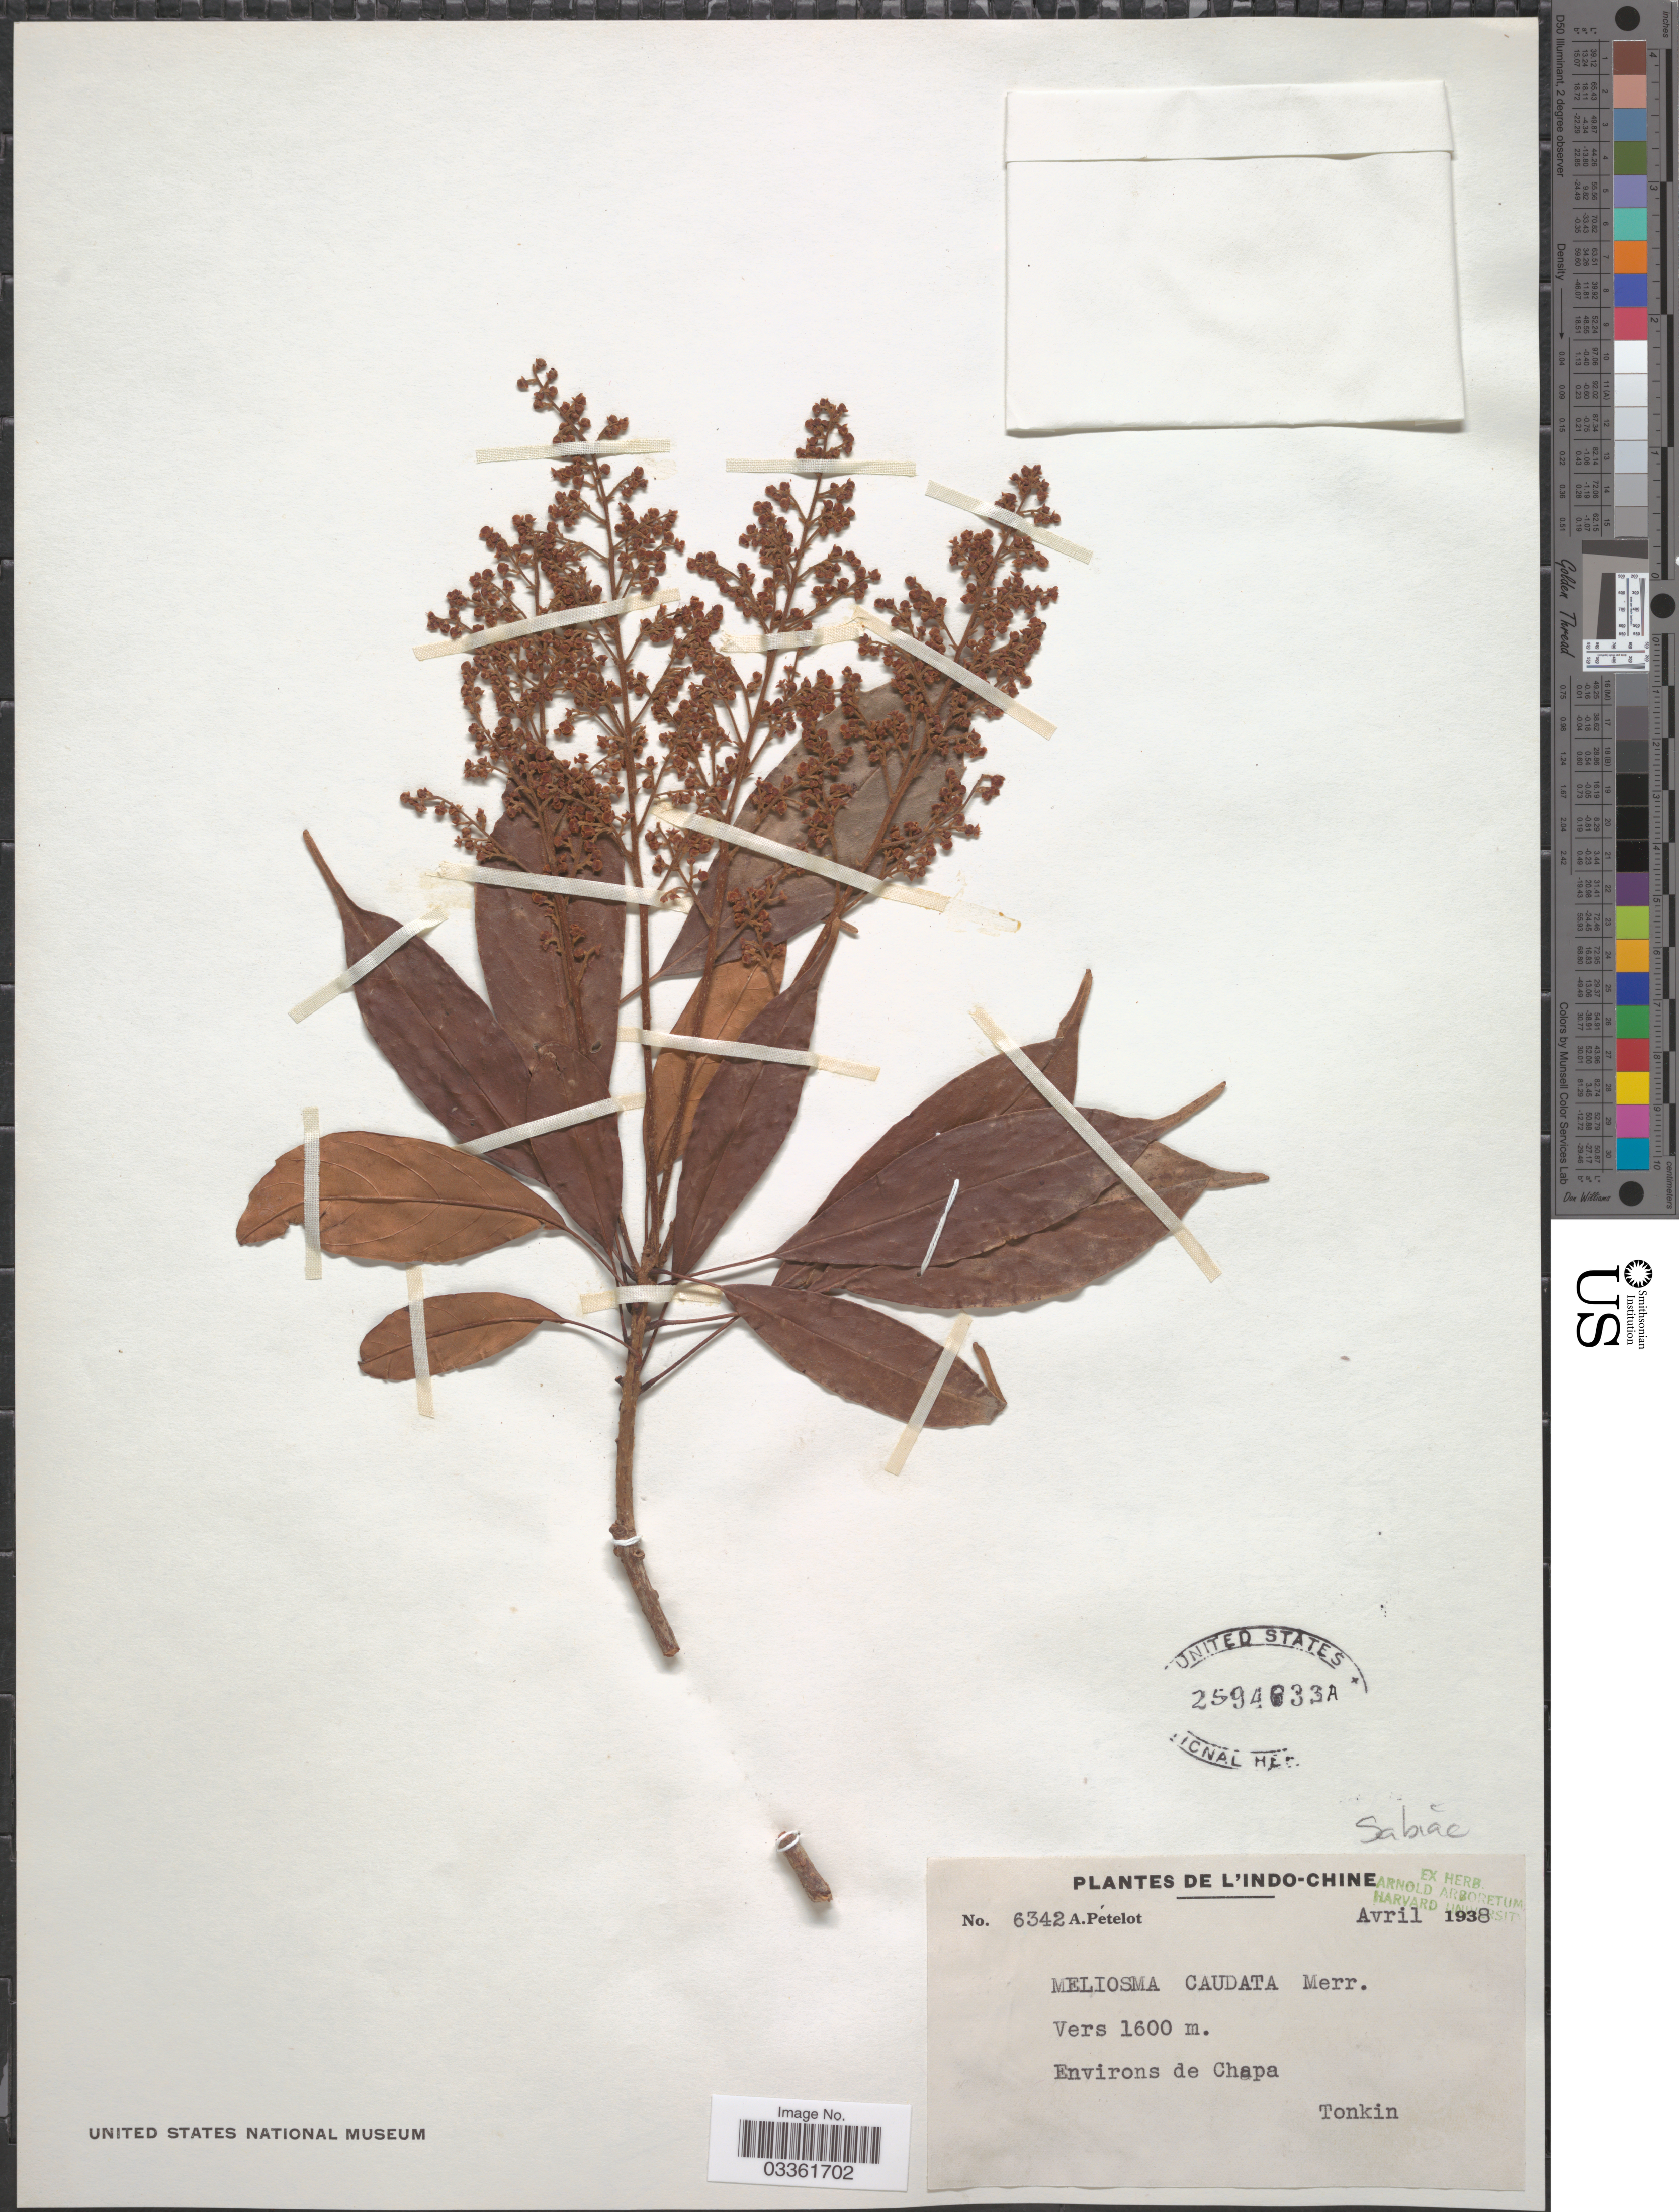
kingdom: Plantae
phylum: Tracheophyta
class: Magnoliopsida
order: Proteales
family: Sabiaceae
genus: Meliosma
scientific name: Meliosma caudata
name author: Merr.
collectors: A. Petelot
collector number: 6342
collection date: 1938-04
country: Vietnam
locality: L'Indo-Chine. Environs de Chapa. Tonkin.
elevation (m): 1600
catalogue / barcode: US 2594633A